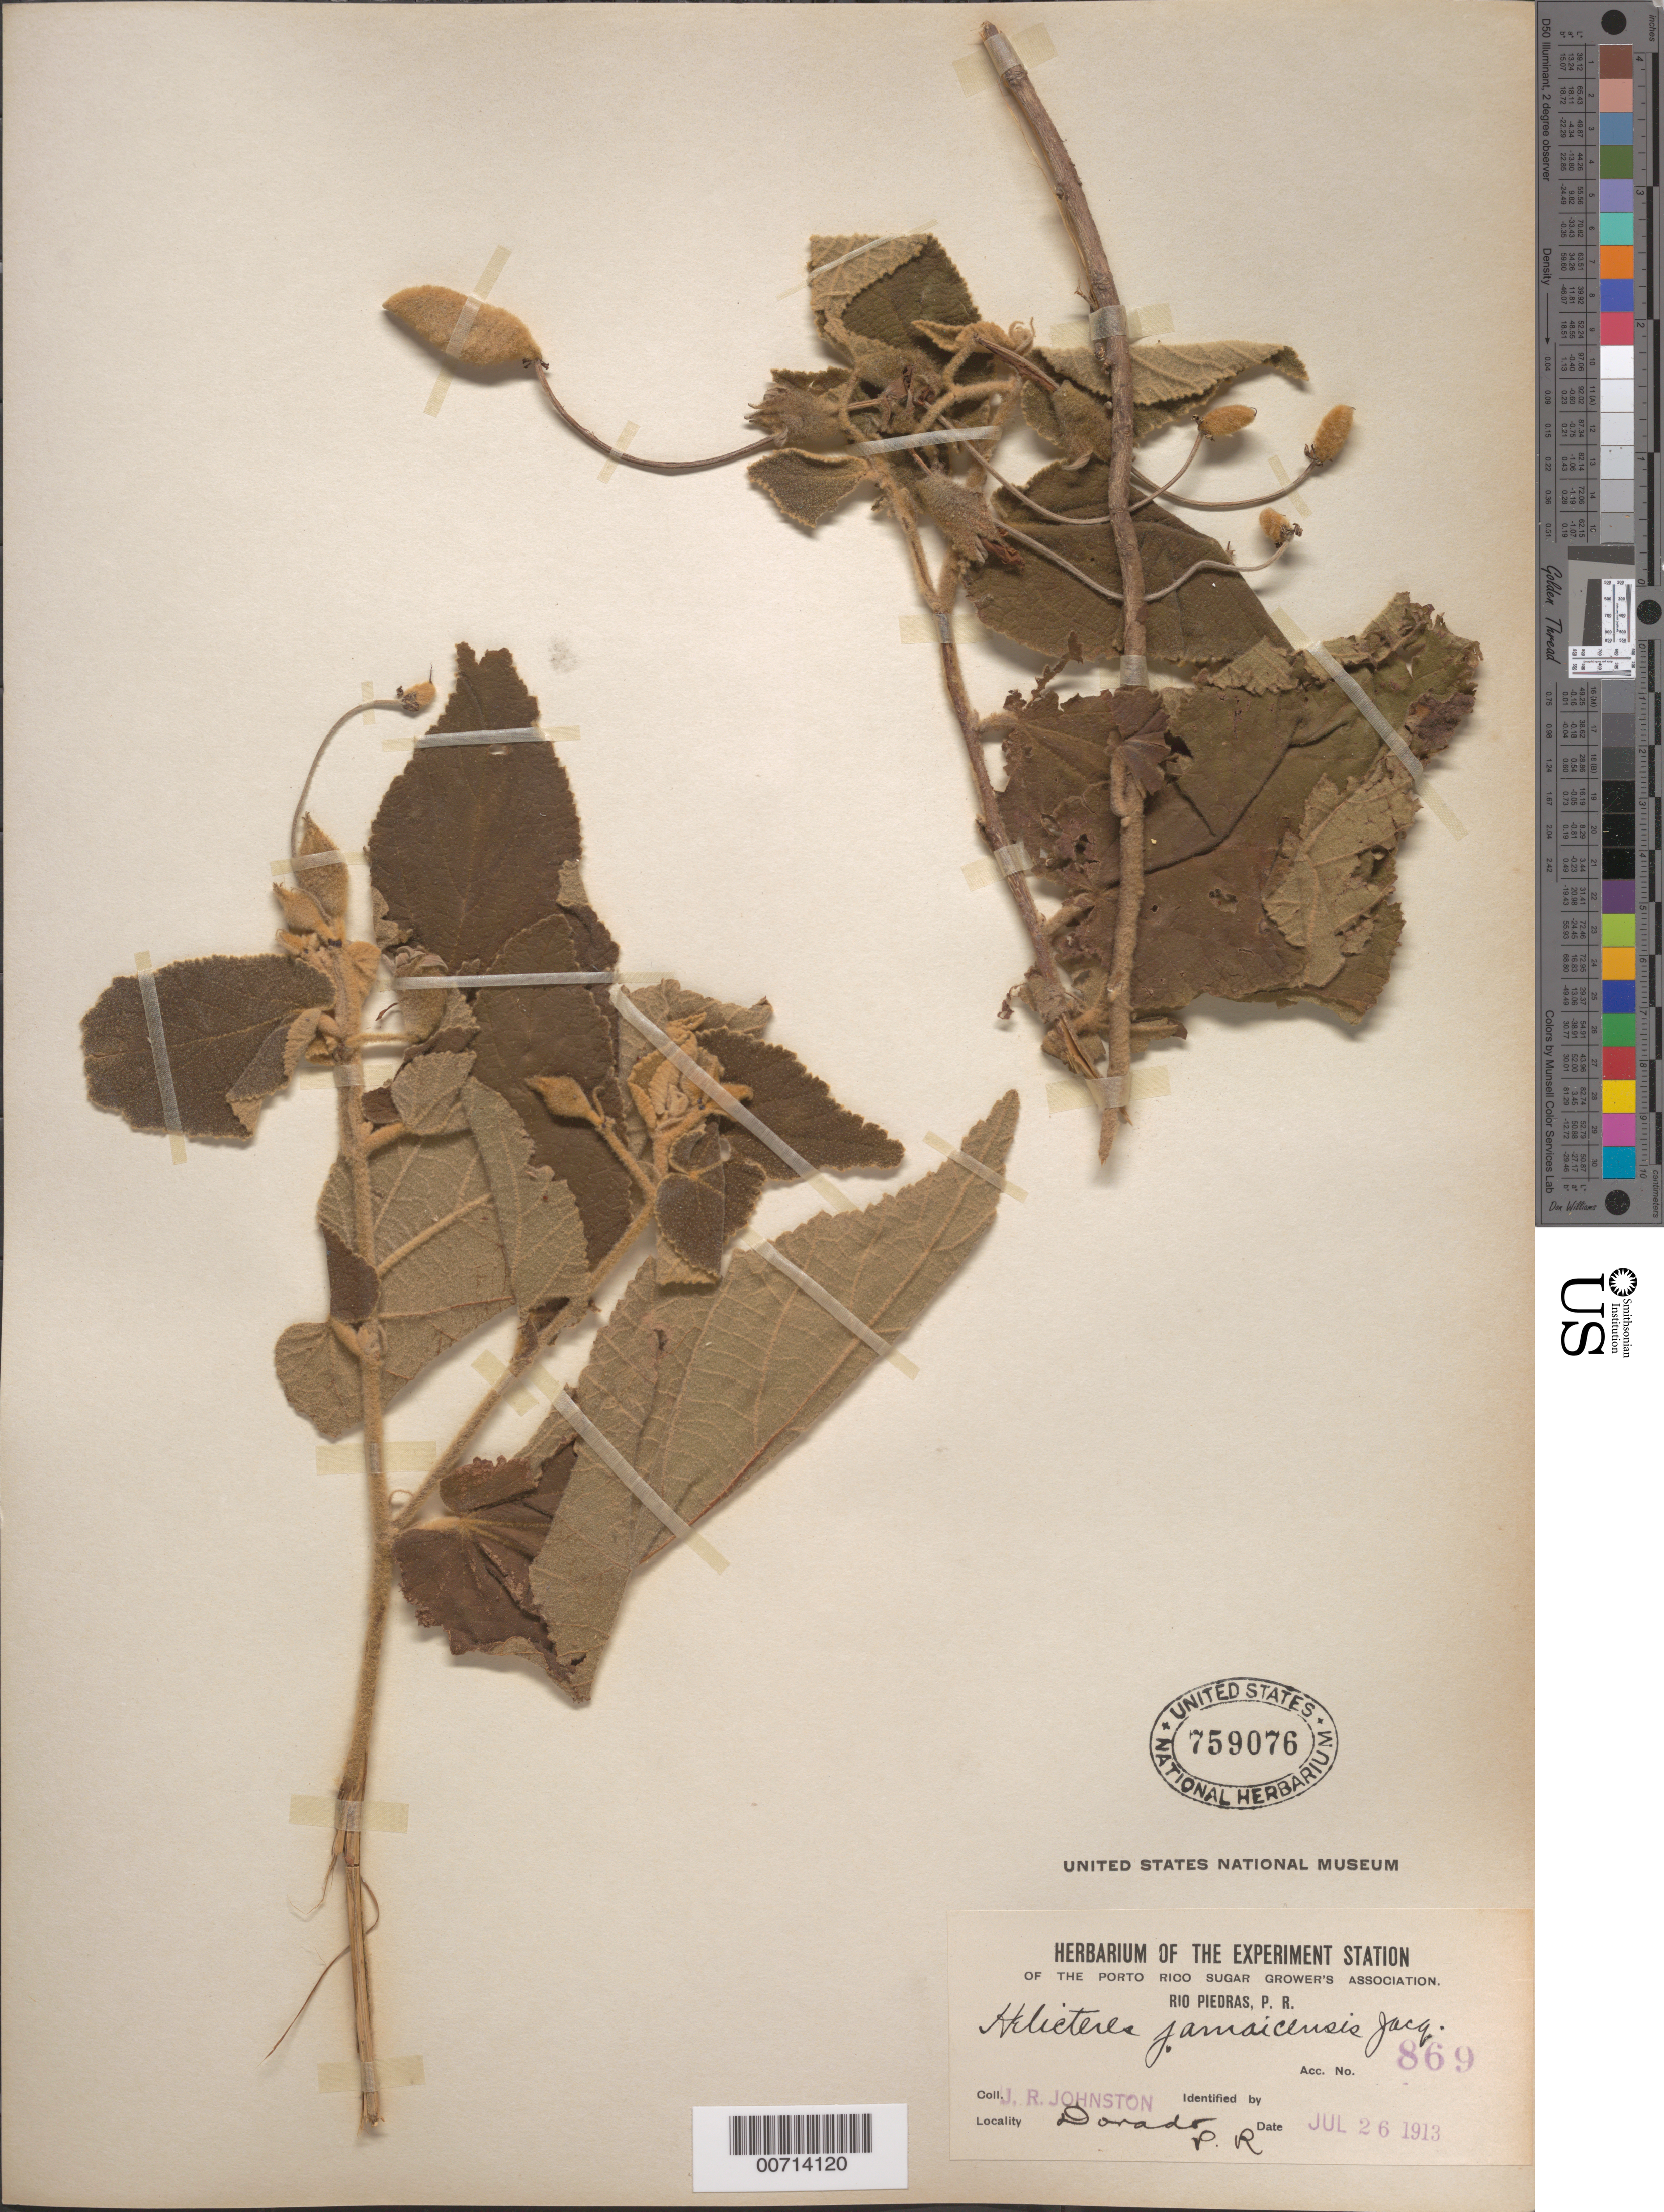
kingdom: Plantae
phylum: Tracheophyta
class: Magnoliopsida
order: Malvales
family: Malvaceae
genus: Helicteres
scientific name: Helicteres jamaicensis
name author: Jacq.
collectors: J. Johnston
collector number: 869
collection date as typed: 26 Jul 1913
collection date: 1913-07-26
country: Puerto Rico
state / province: Dorado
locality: Dorado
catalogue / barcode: US 759076